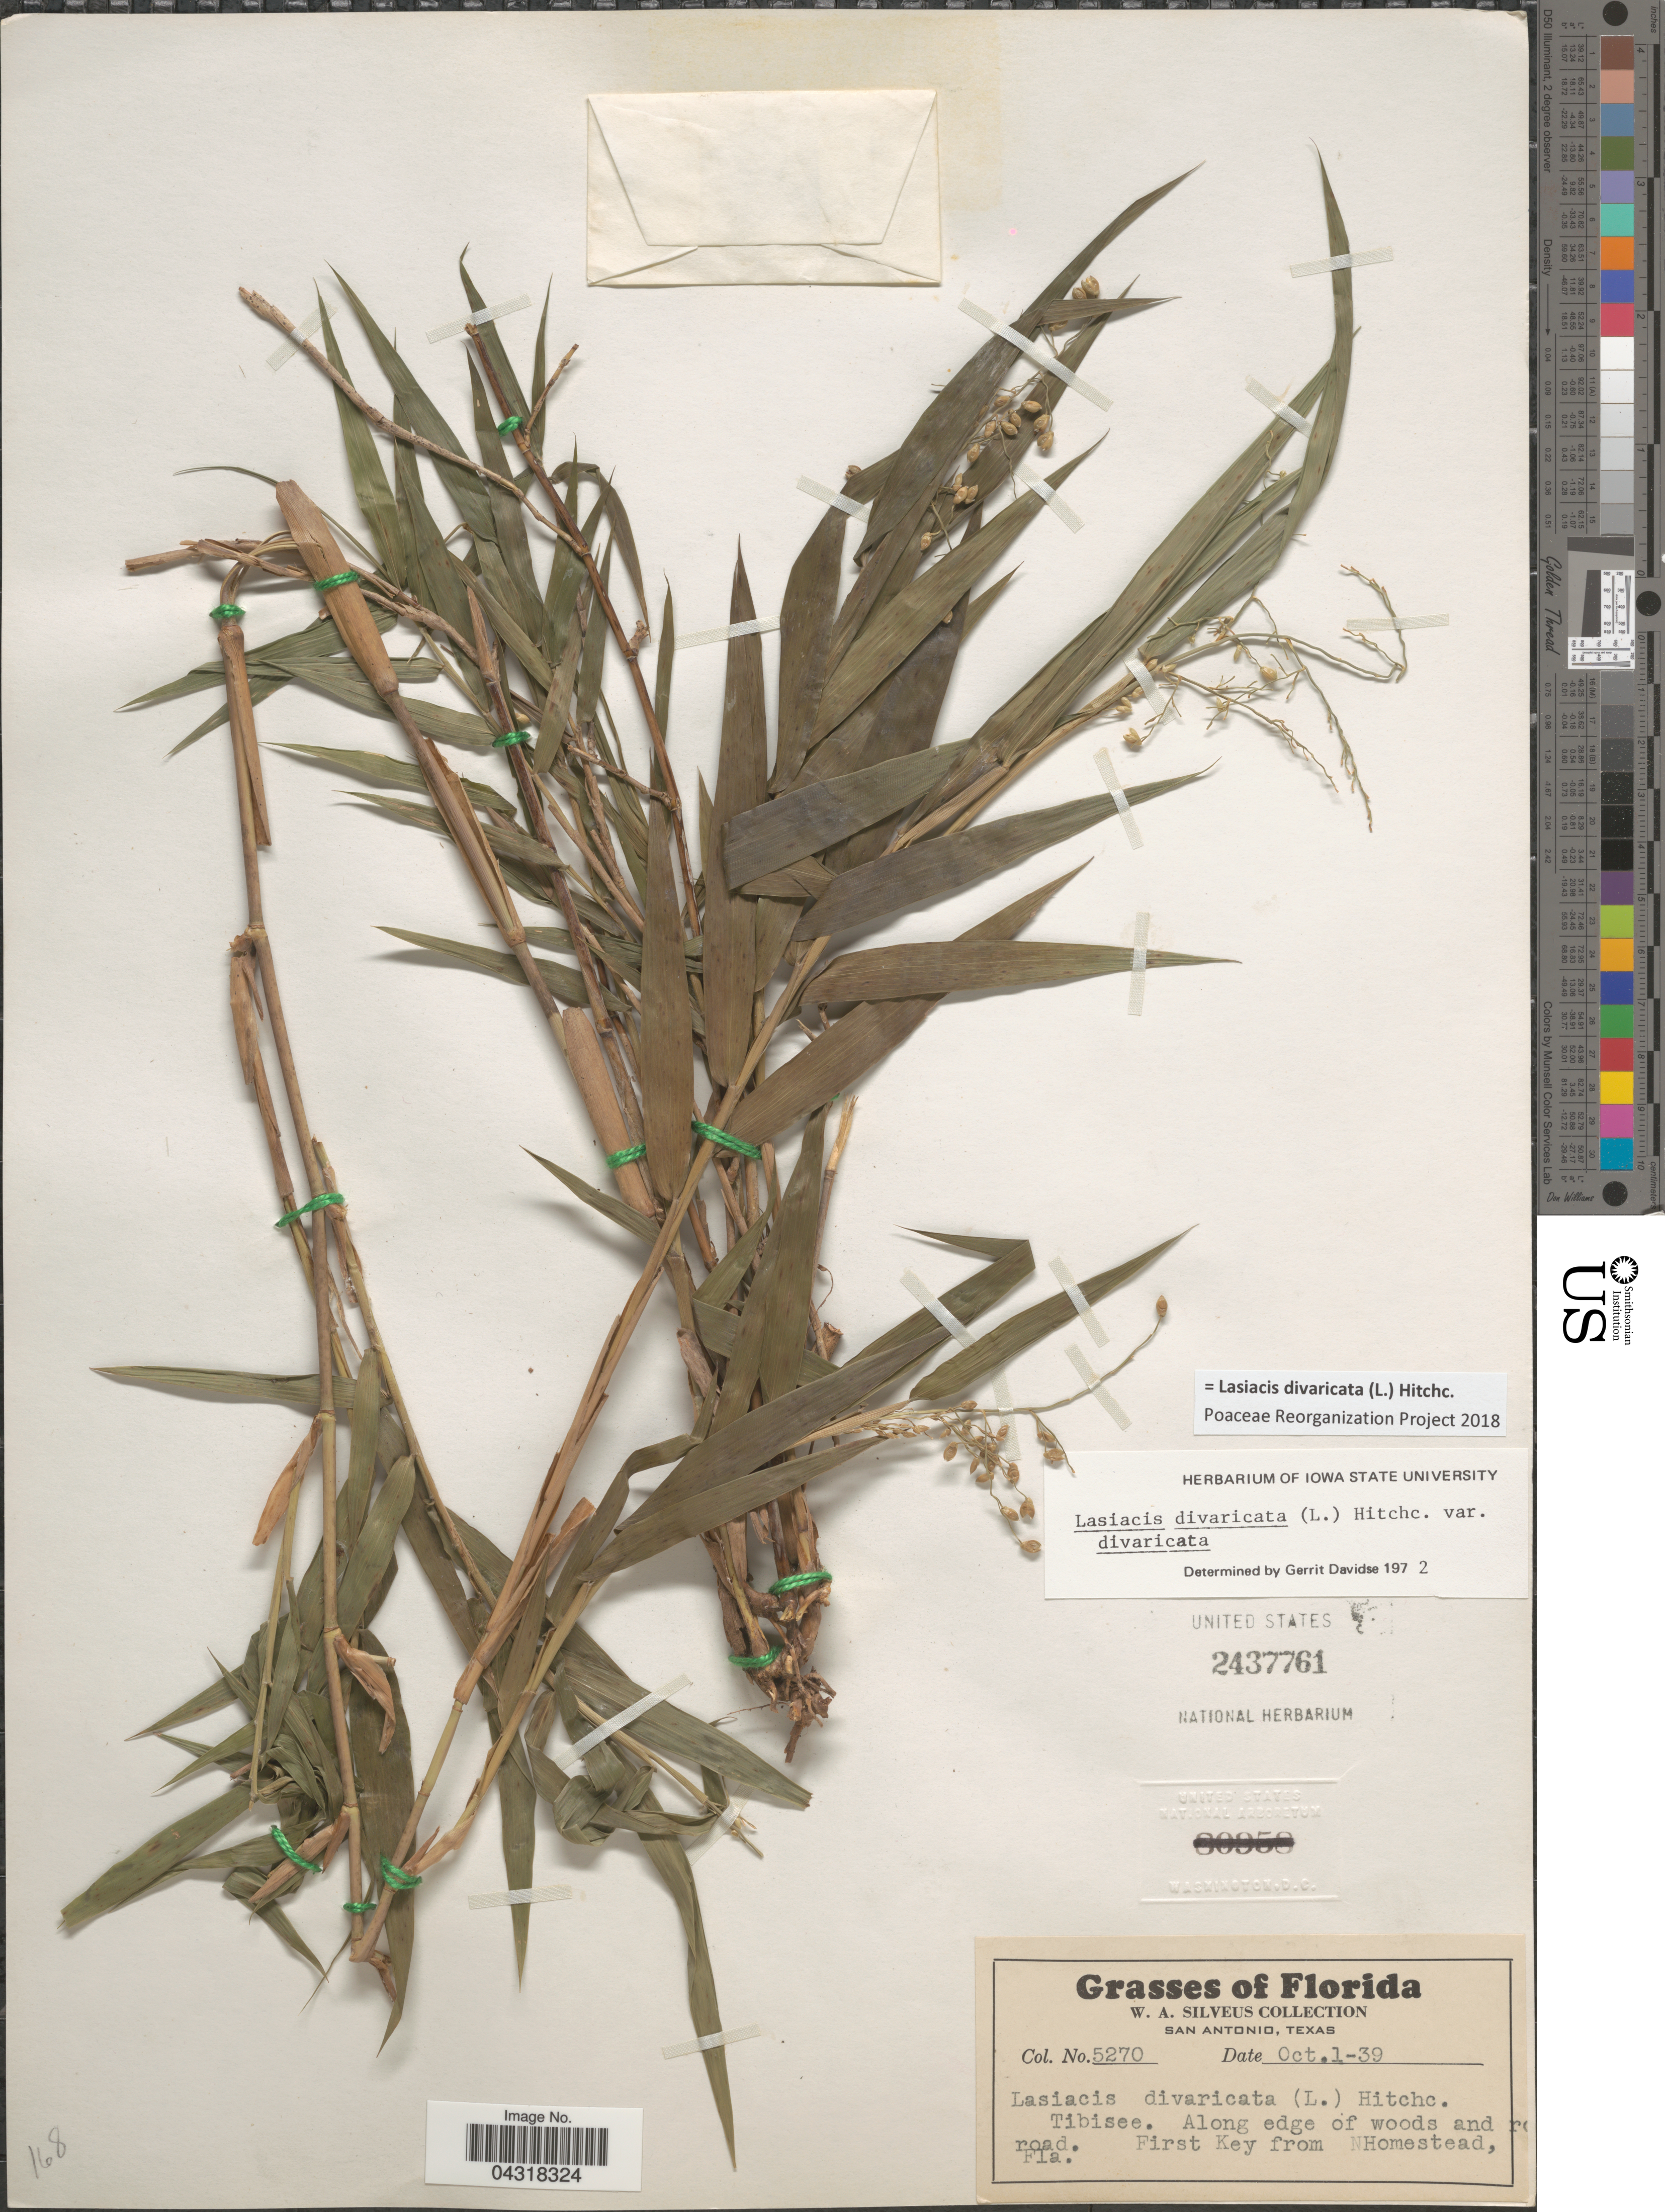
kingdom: Plantae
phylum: Tracheophyta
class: Liliopsida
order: Poales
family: Poaceae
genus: Lasiacis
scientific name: Lasiacis divaricata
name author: (L.) Hitchc.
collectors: W. Silveus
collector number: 5270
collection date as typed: Transcribed d/m/y: 1/10/39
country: United States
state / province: Florida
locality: Tibisee. Along edge of woods and road. First Key from Homestead.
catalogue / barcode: US 2437761